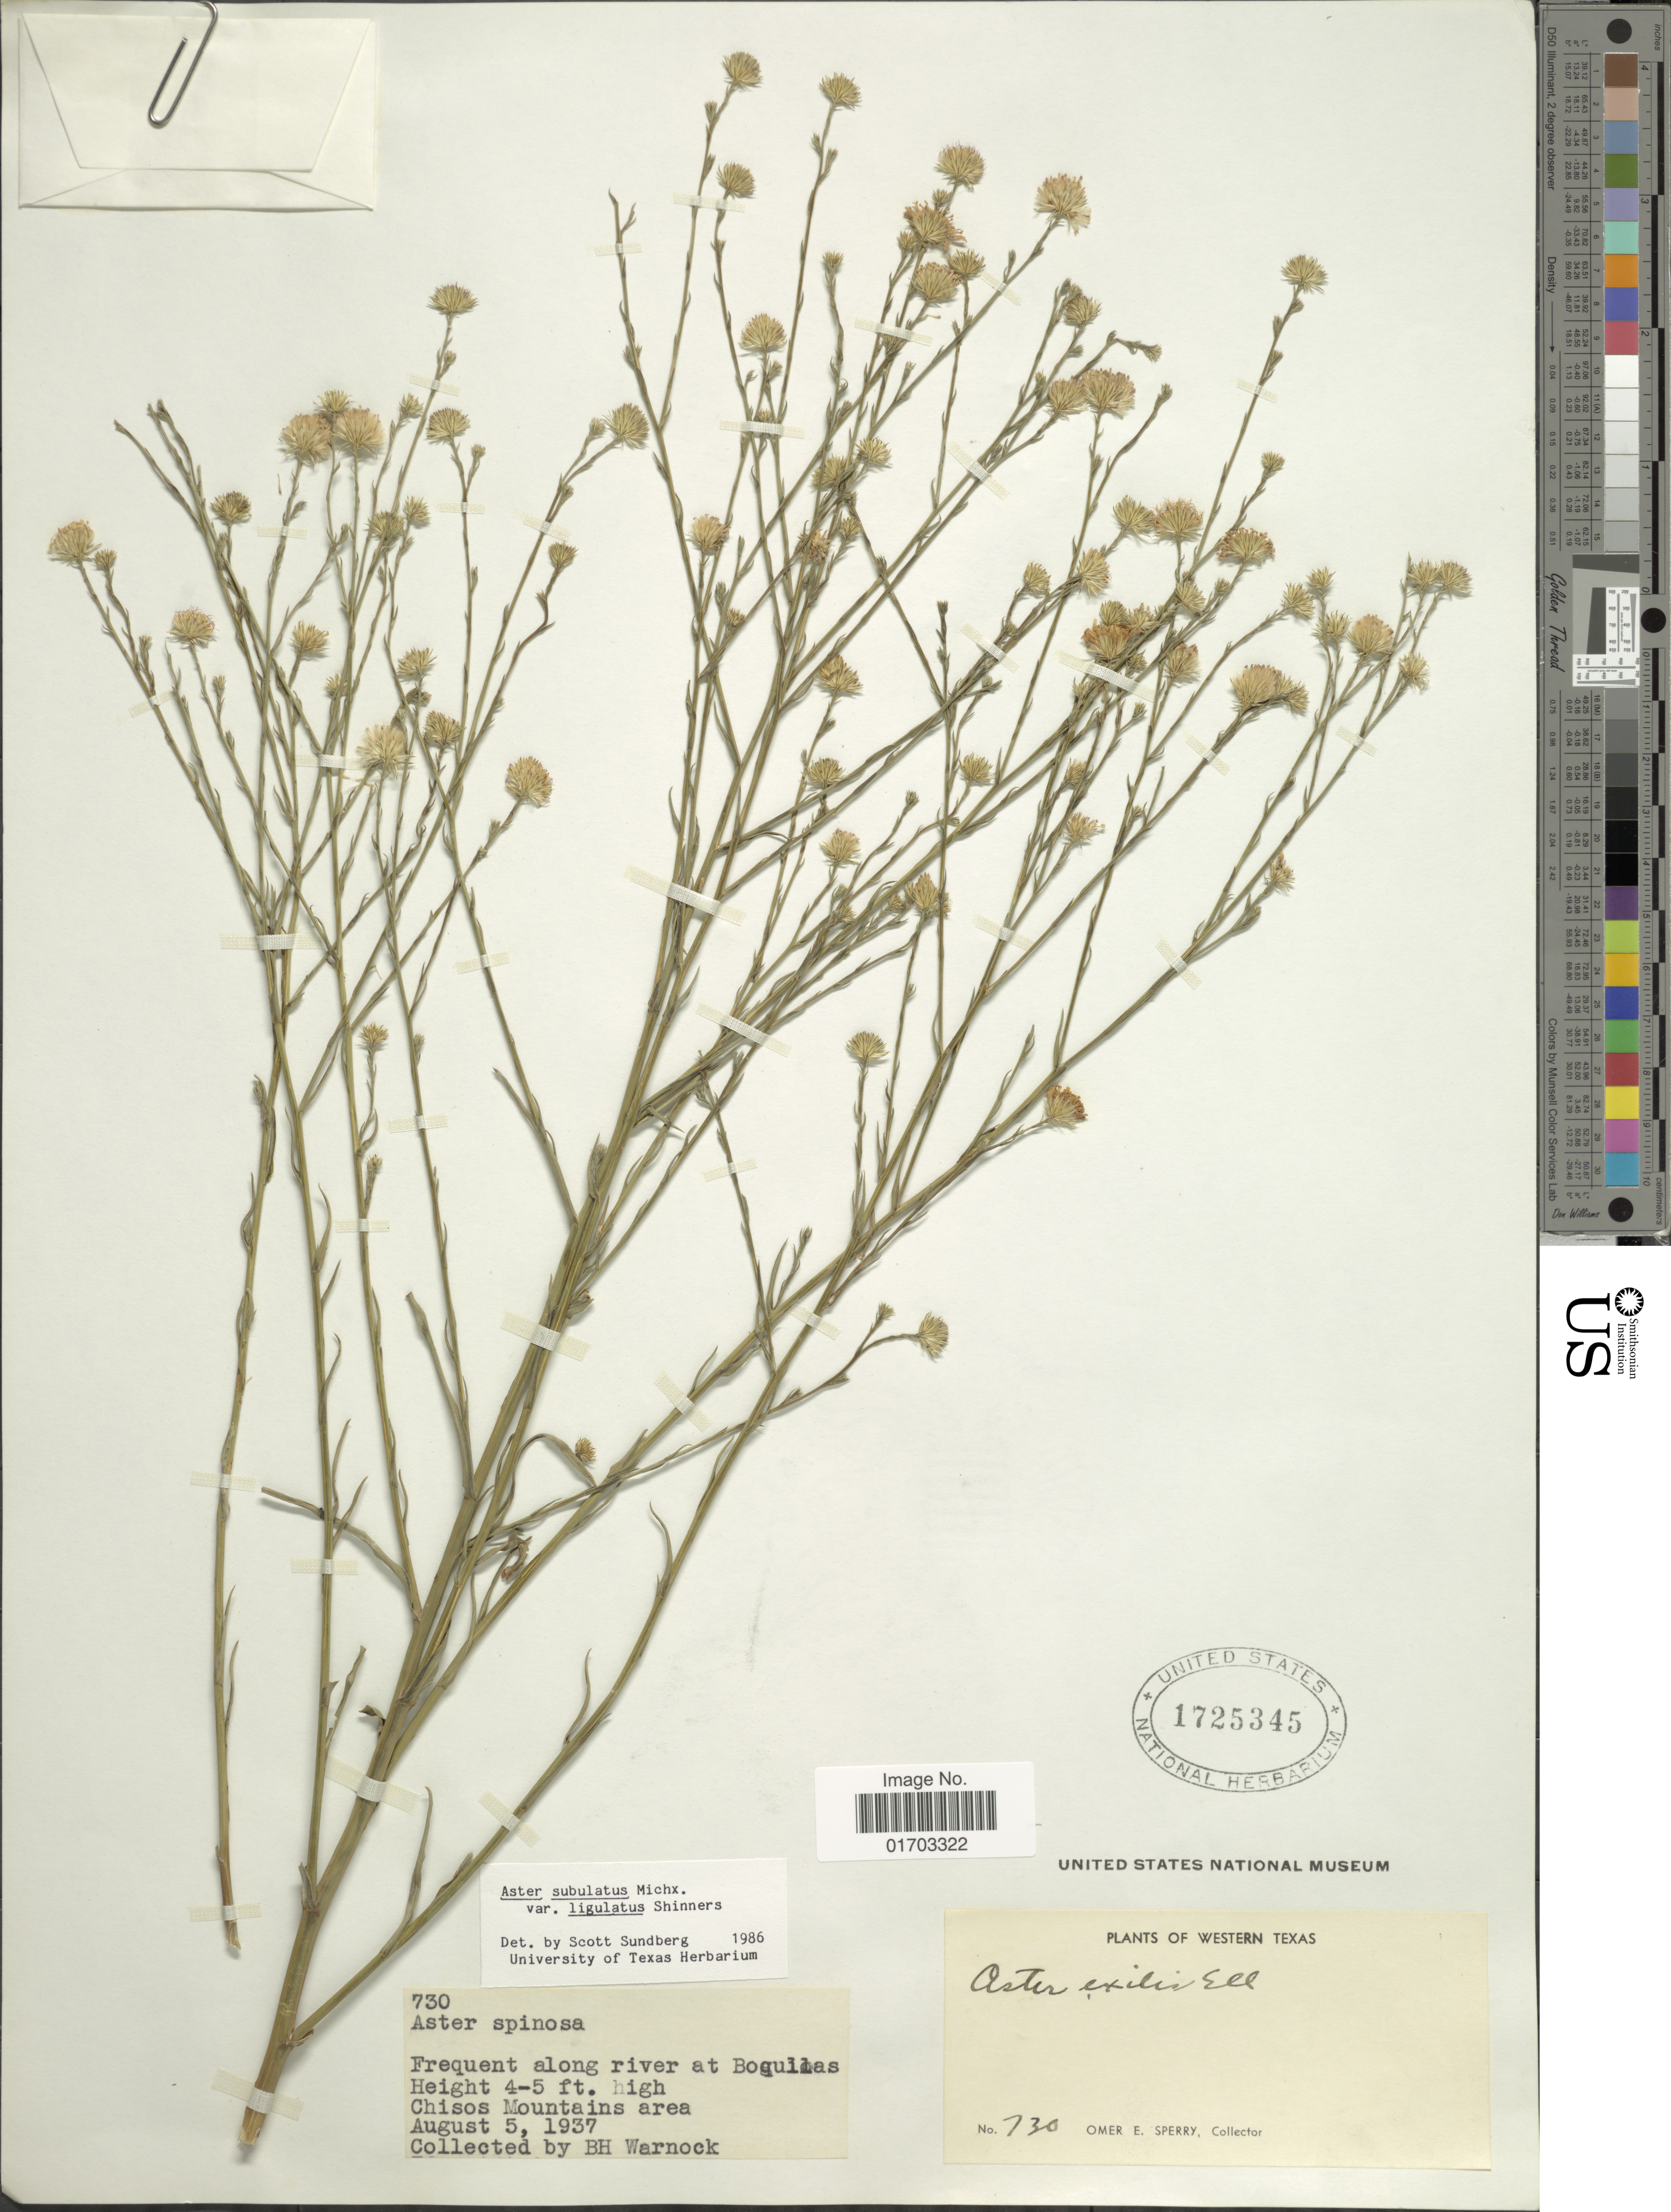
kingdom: Plantae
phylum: Tracheophyta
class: Magnoliopsida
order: Asterales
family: Asteraceae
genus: Symphyotrichum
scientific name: Symphyotrichum subulatum var. ligulatum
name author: (Shinners) S.D. Sundb.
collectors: O. E. Sperry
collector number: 730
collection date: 1937-08-05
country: United States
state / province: Texas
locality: Western Texas, along river at Boquilas, Chisos Mountains area.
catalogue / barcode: US 1725345